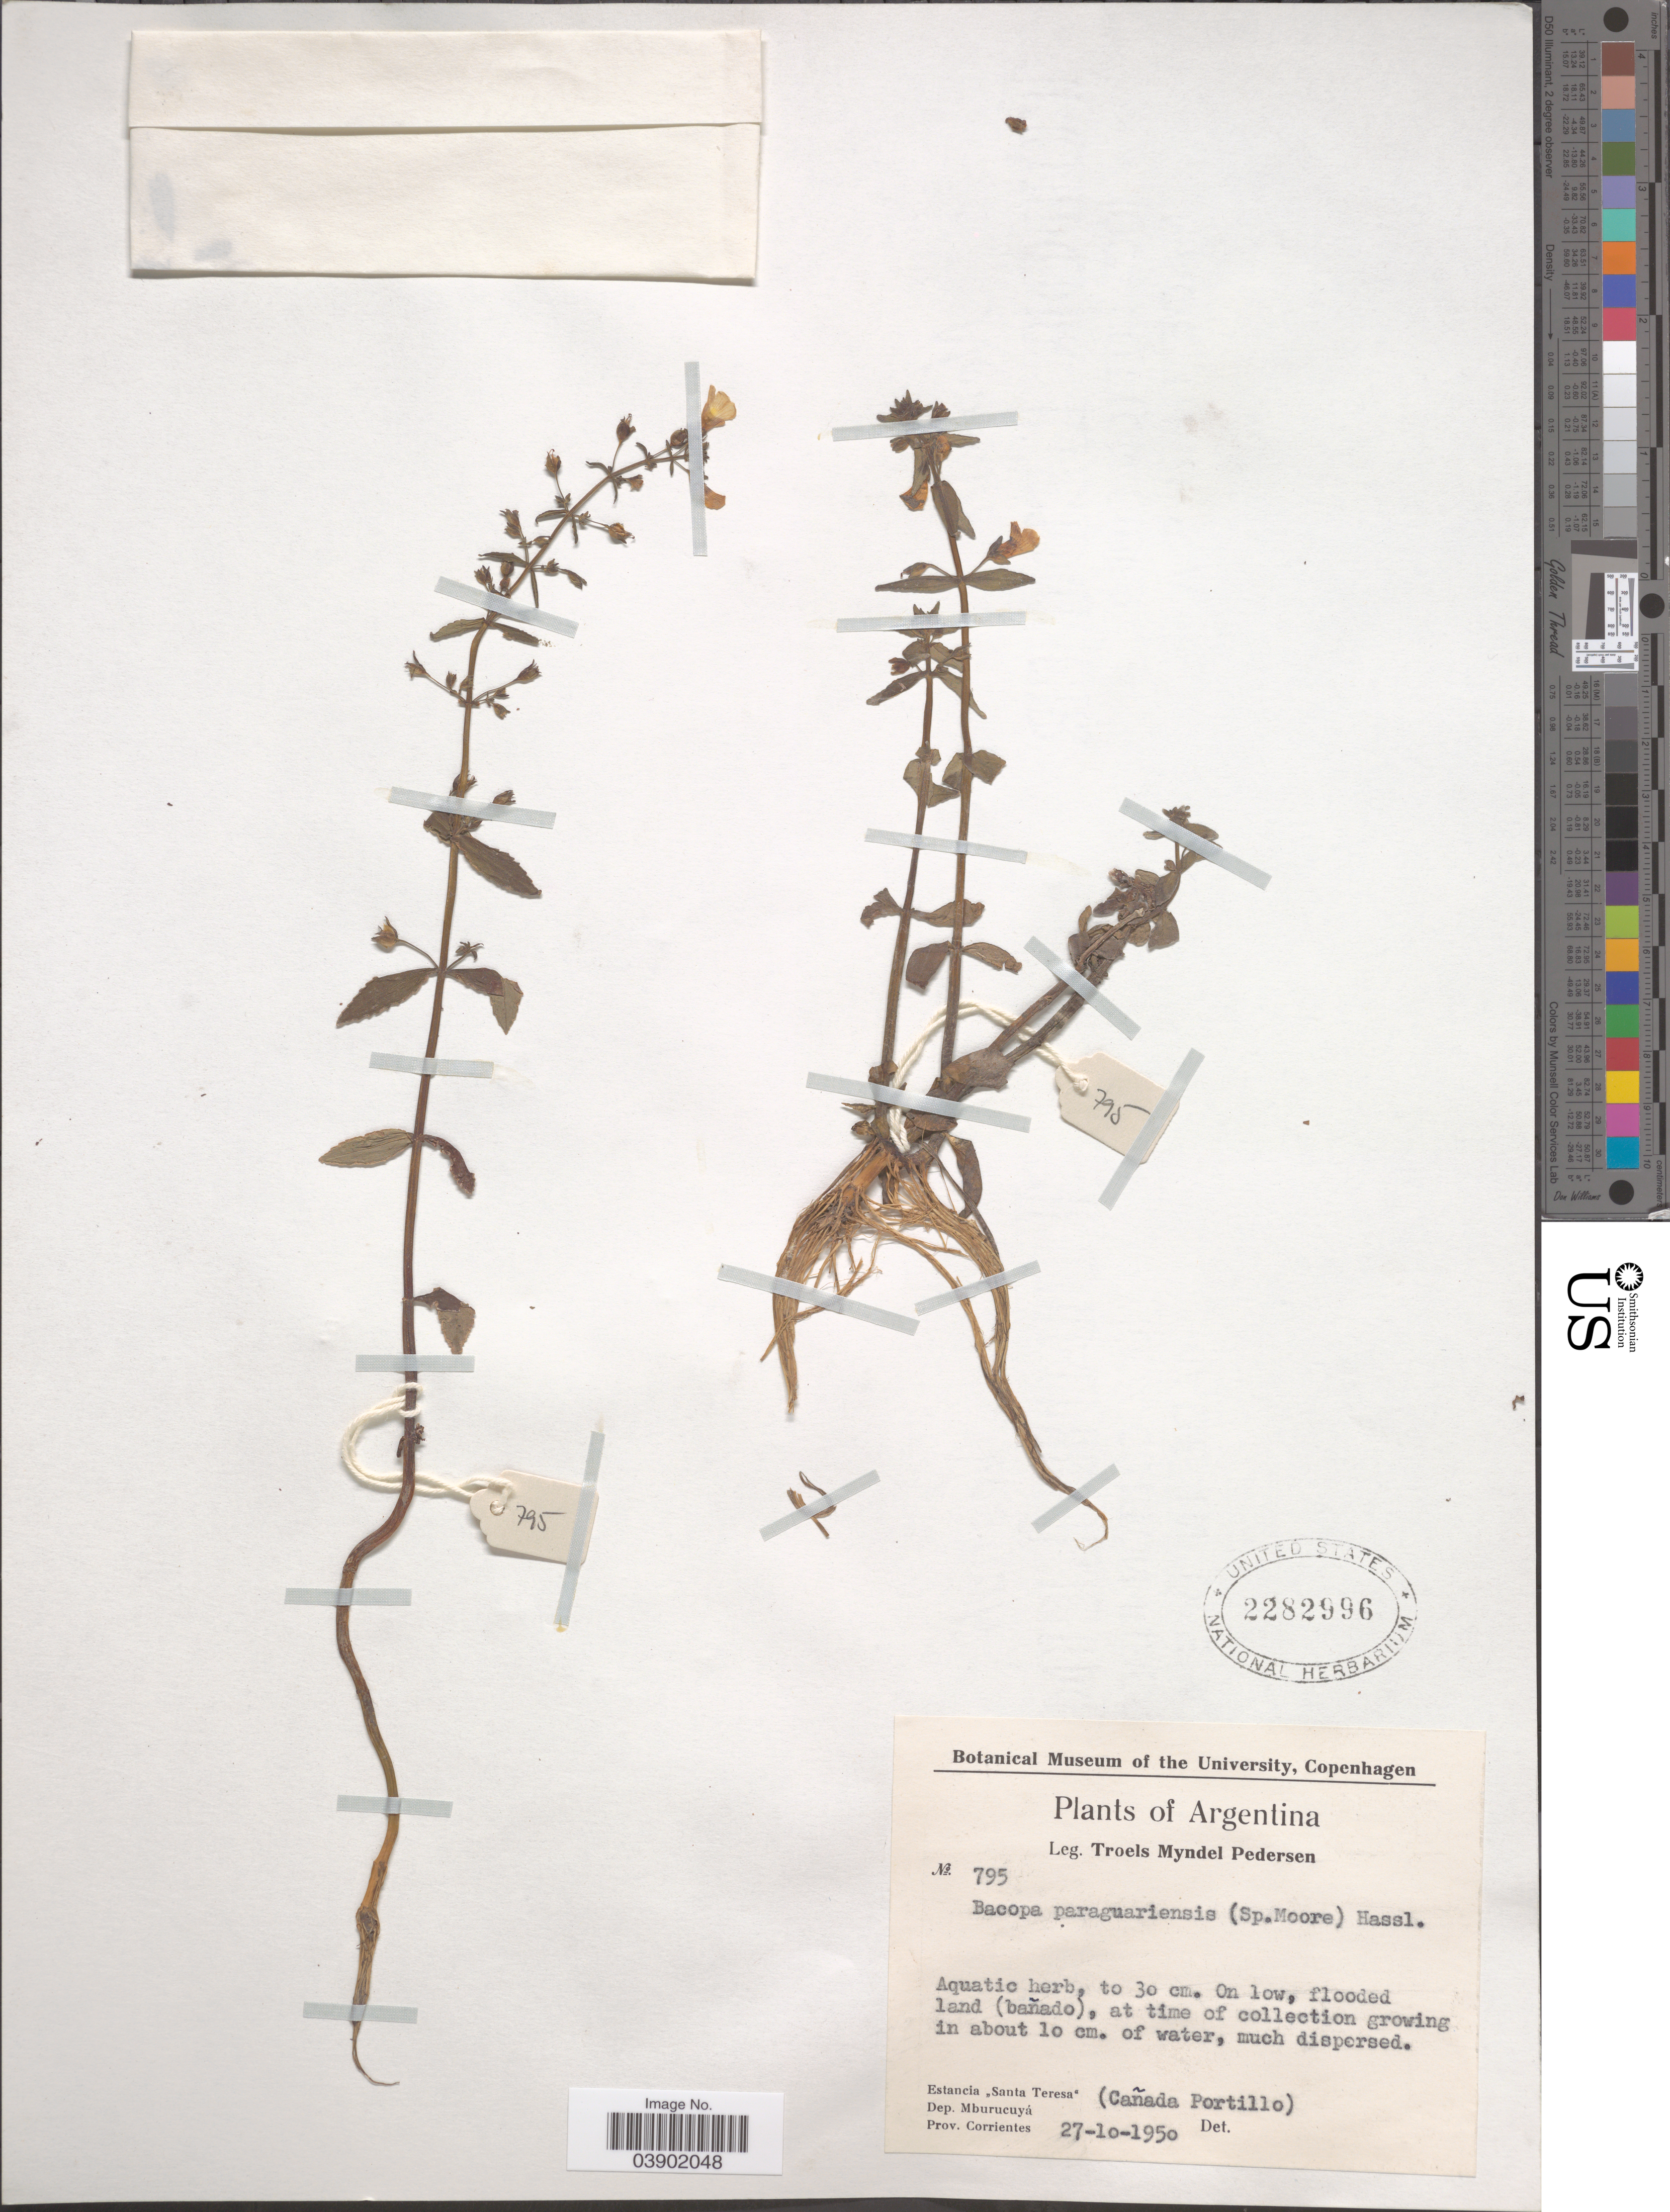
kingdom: Plantae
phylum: Tracheophyta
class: Magnoliopsida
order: Lamiales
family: Plantaginaceae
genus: Bacopa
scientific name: Bacopa paraguariensis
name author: (S. Moore) Hassl.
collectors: T. Pederson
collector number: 795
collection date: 1950-10-27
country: Argentina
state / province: Corrientes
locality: Estancia "Santa Teresa". Dep. Mburucuyá.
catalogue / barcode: US 2282996